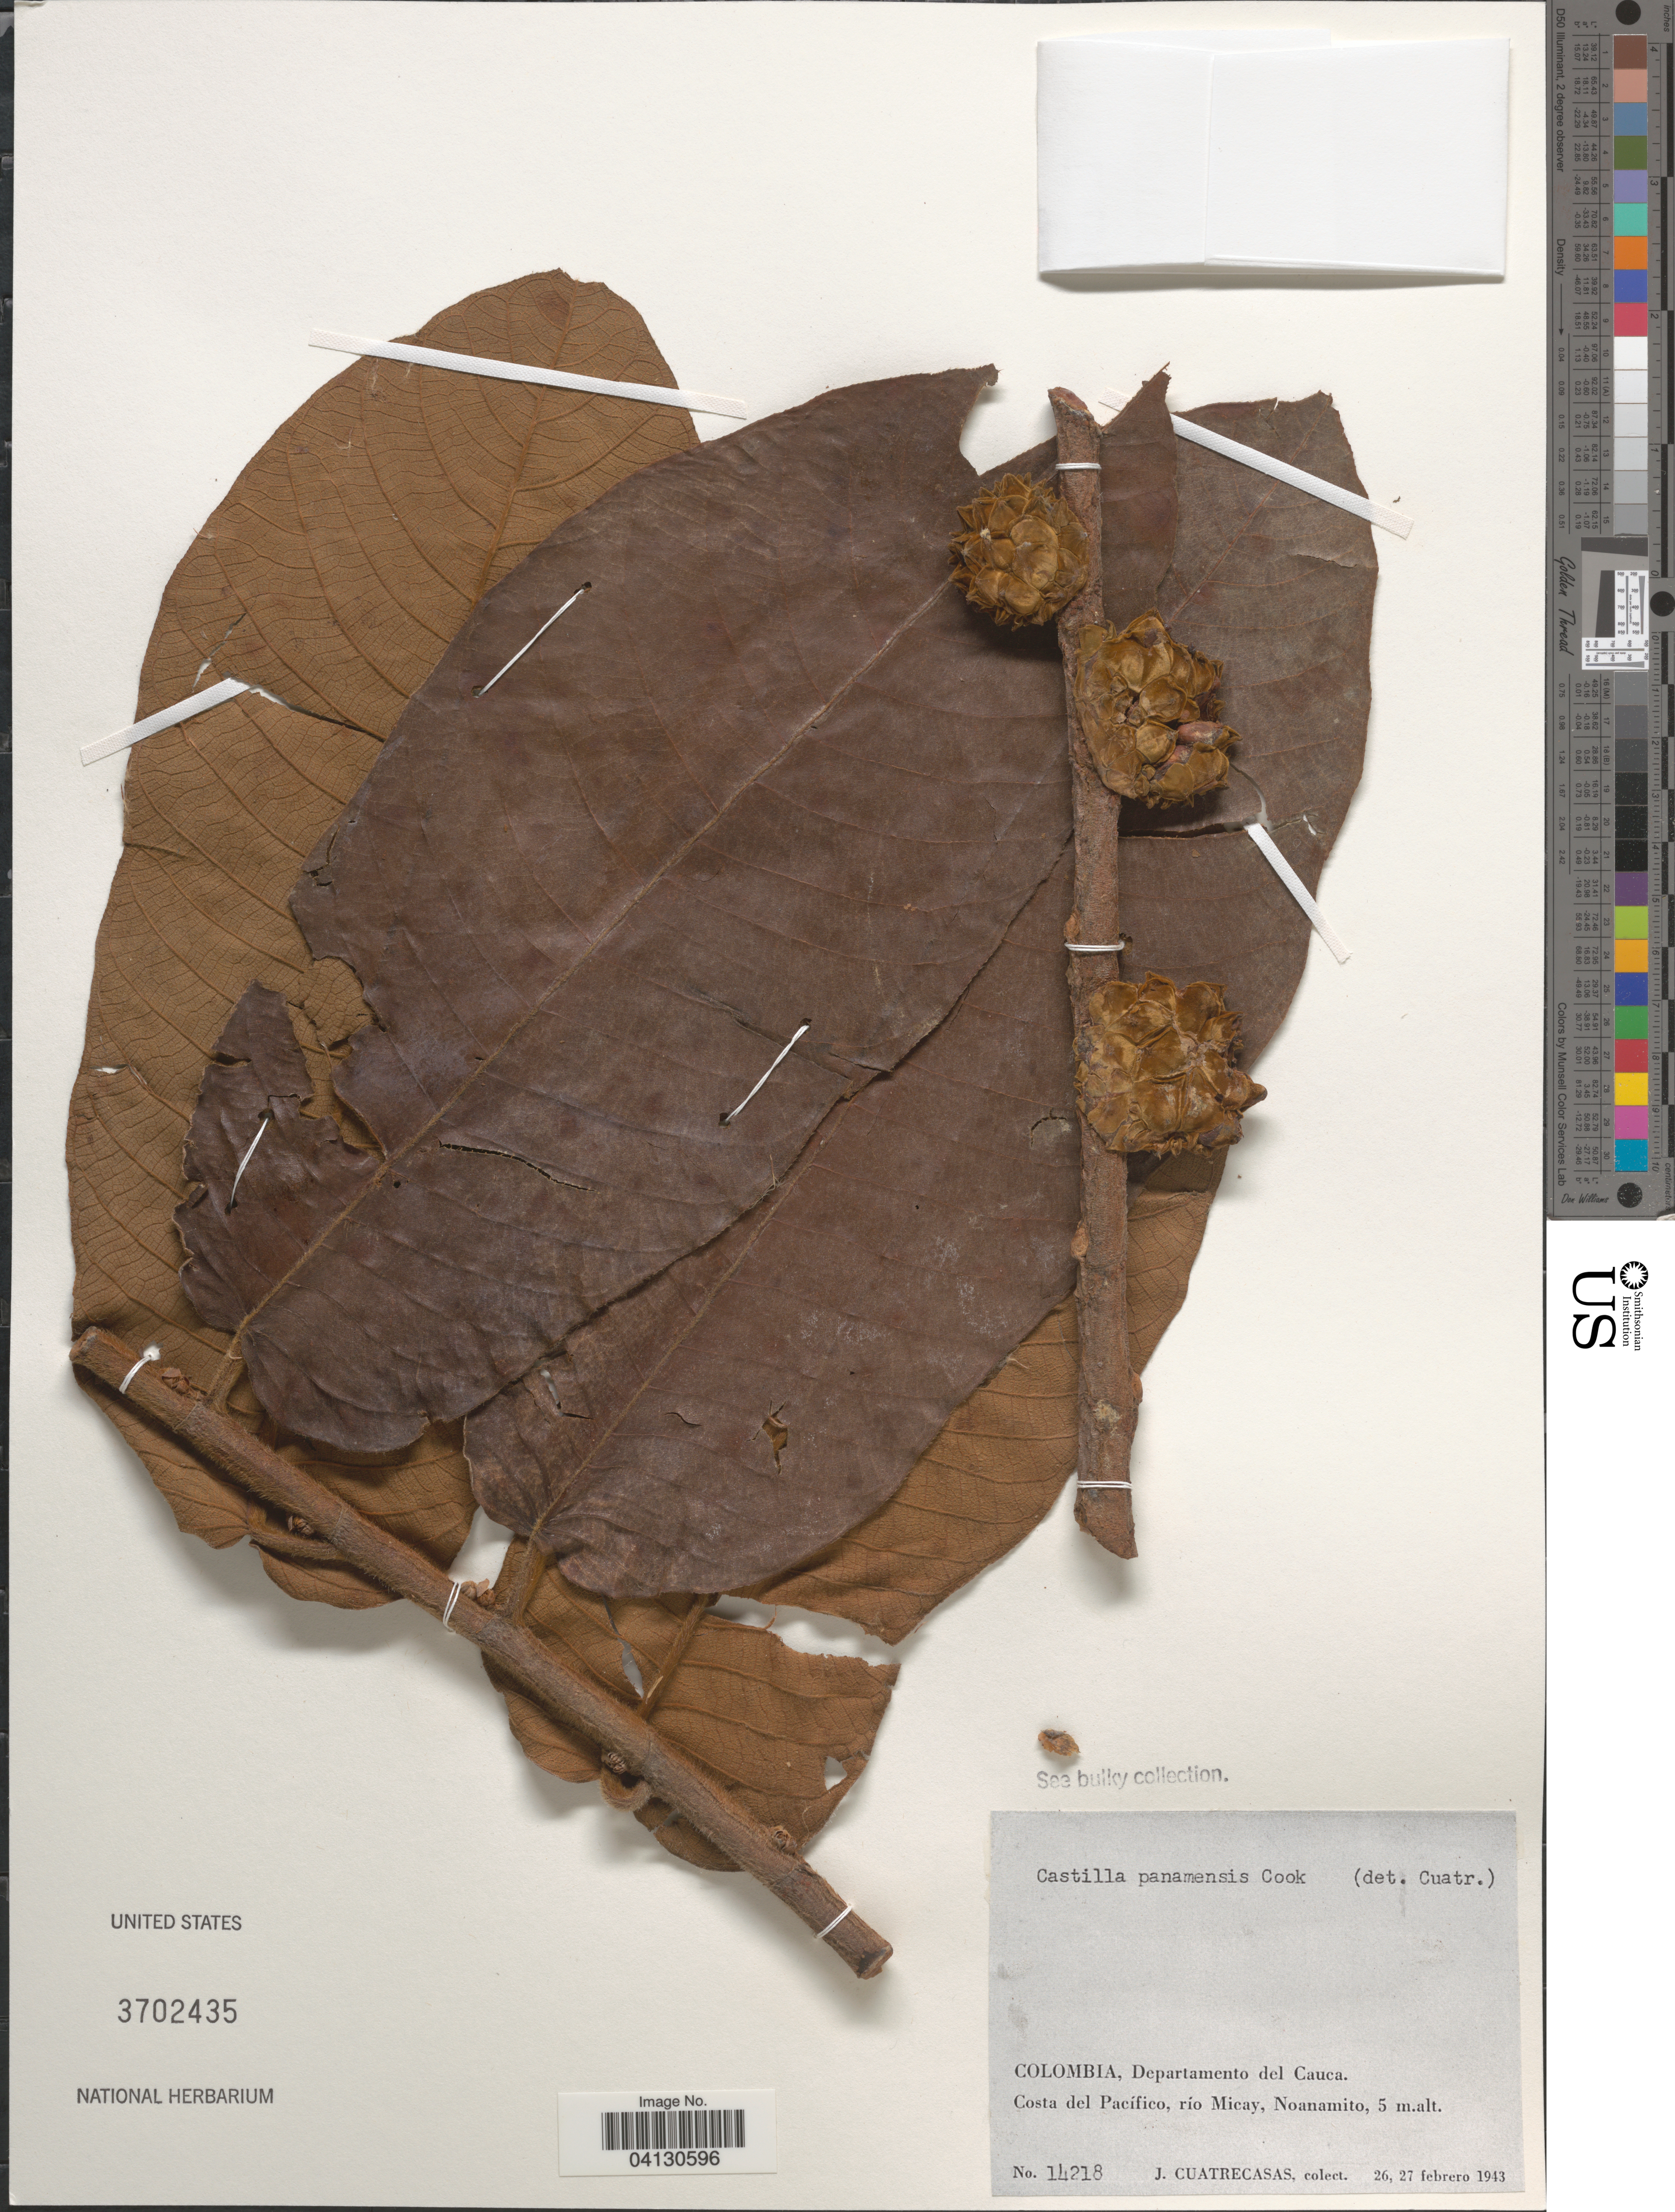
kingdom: Plantae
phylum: Tracheophyta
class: Magnoliopsida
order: Rosales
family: Moraceae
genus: Castilla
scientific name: Castilla panamensis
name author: O.F. Cook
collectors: J. Cuatrecasas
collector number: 14218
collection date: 1943-02-26/1943-02-27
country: Colombia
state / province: Valle del Cauca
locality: Departamento del Valle. Costa del Pacífico, río Micay, Noanamito.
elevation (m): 5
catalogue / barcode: US 3702435